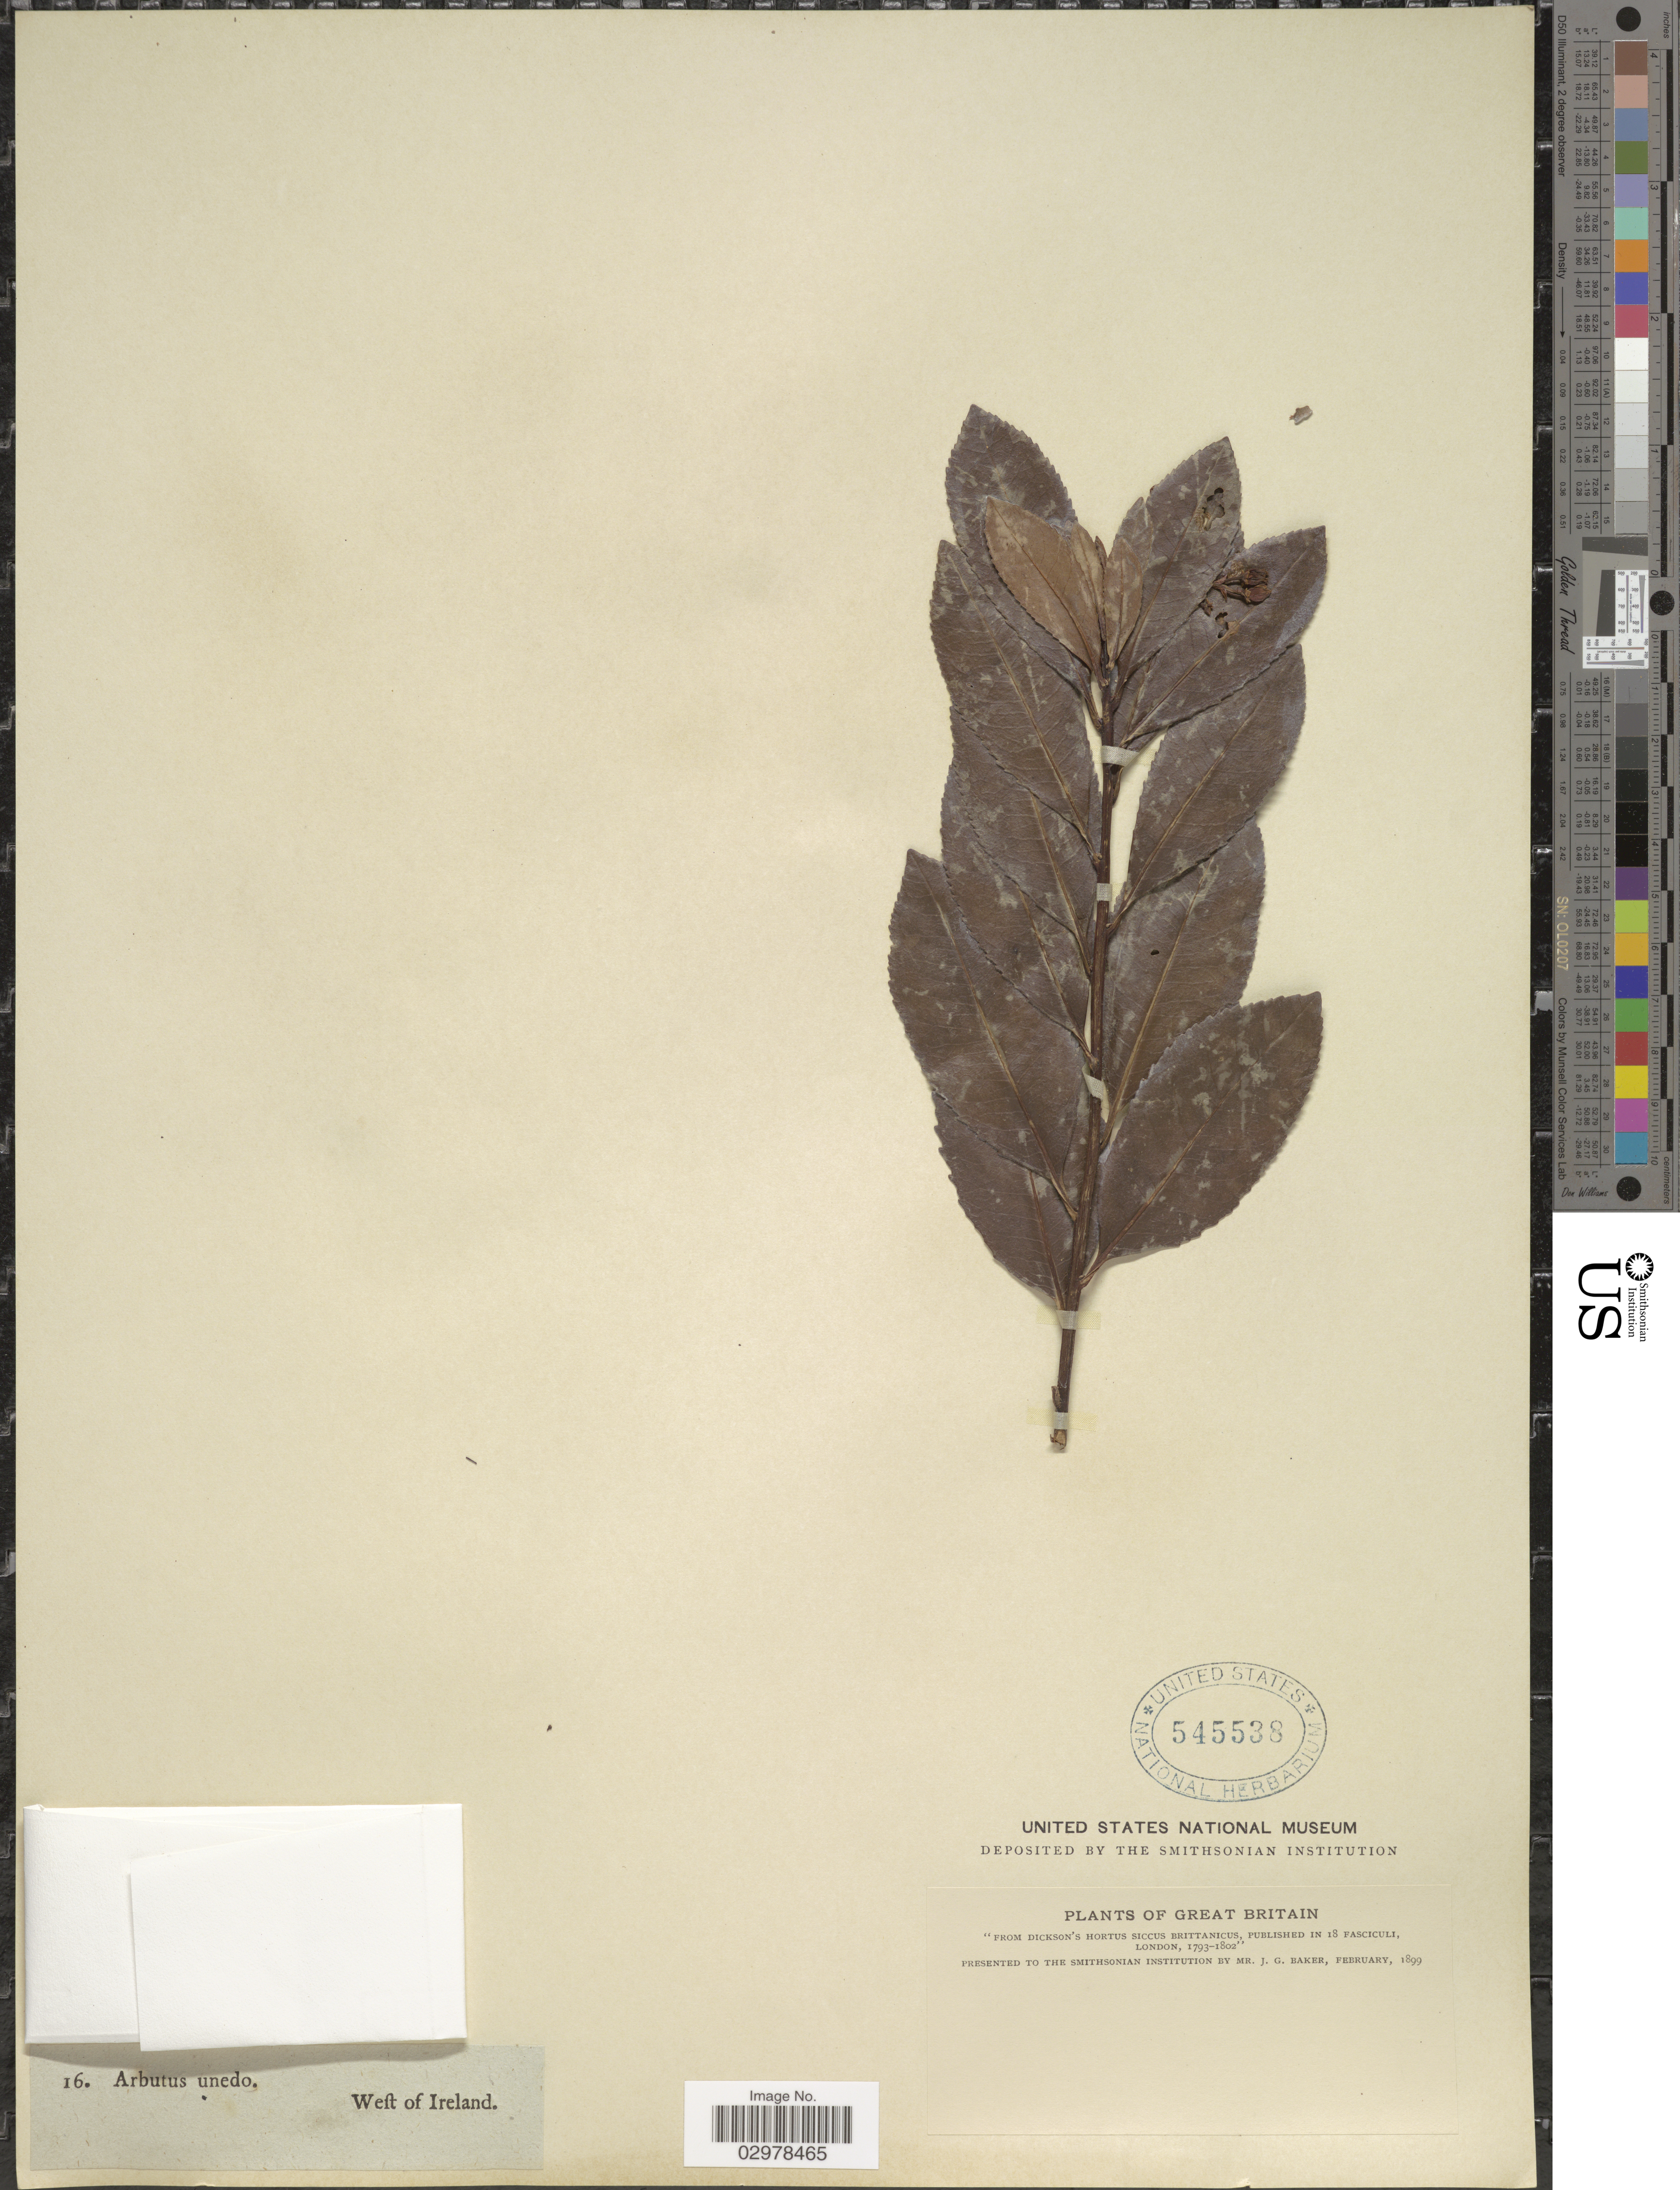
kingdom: Plantae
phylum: Tracheophyta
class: Magnoliopsida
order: Ericales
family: Ericaceae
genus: Arbutus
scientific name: Arbutus unedo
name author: L.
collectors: J. G. Baker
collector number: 16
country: United Kingdom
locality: Weft of Ireland.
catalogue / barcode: US 545538